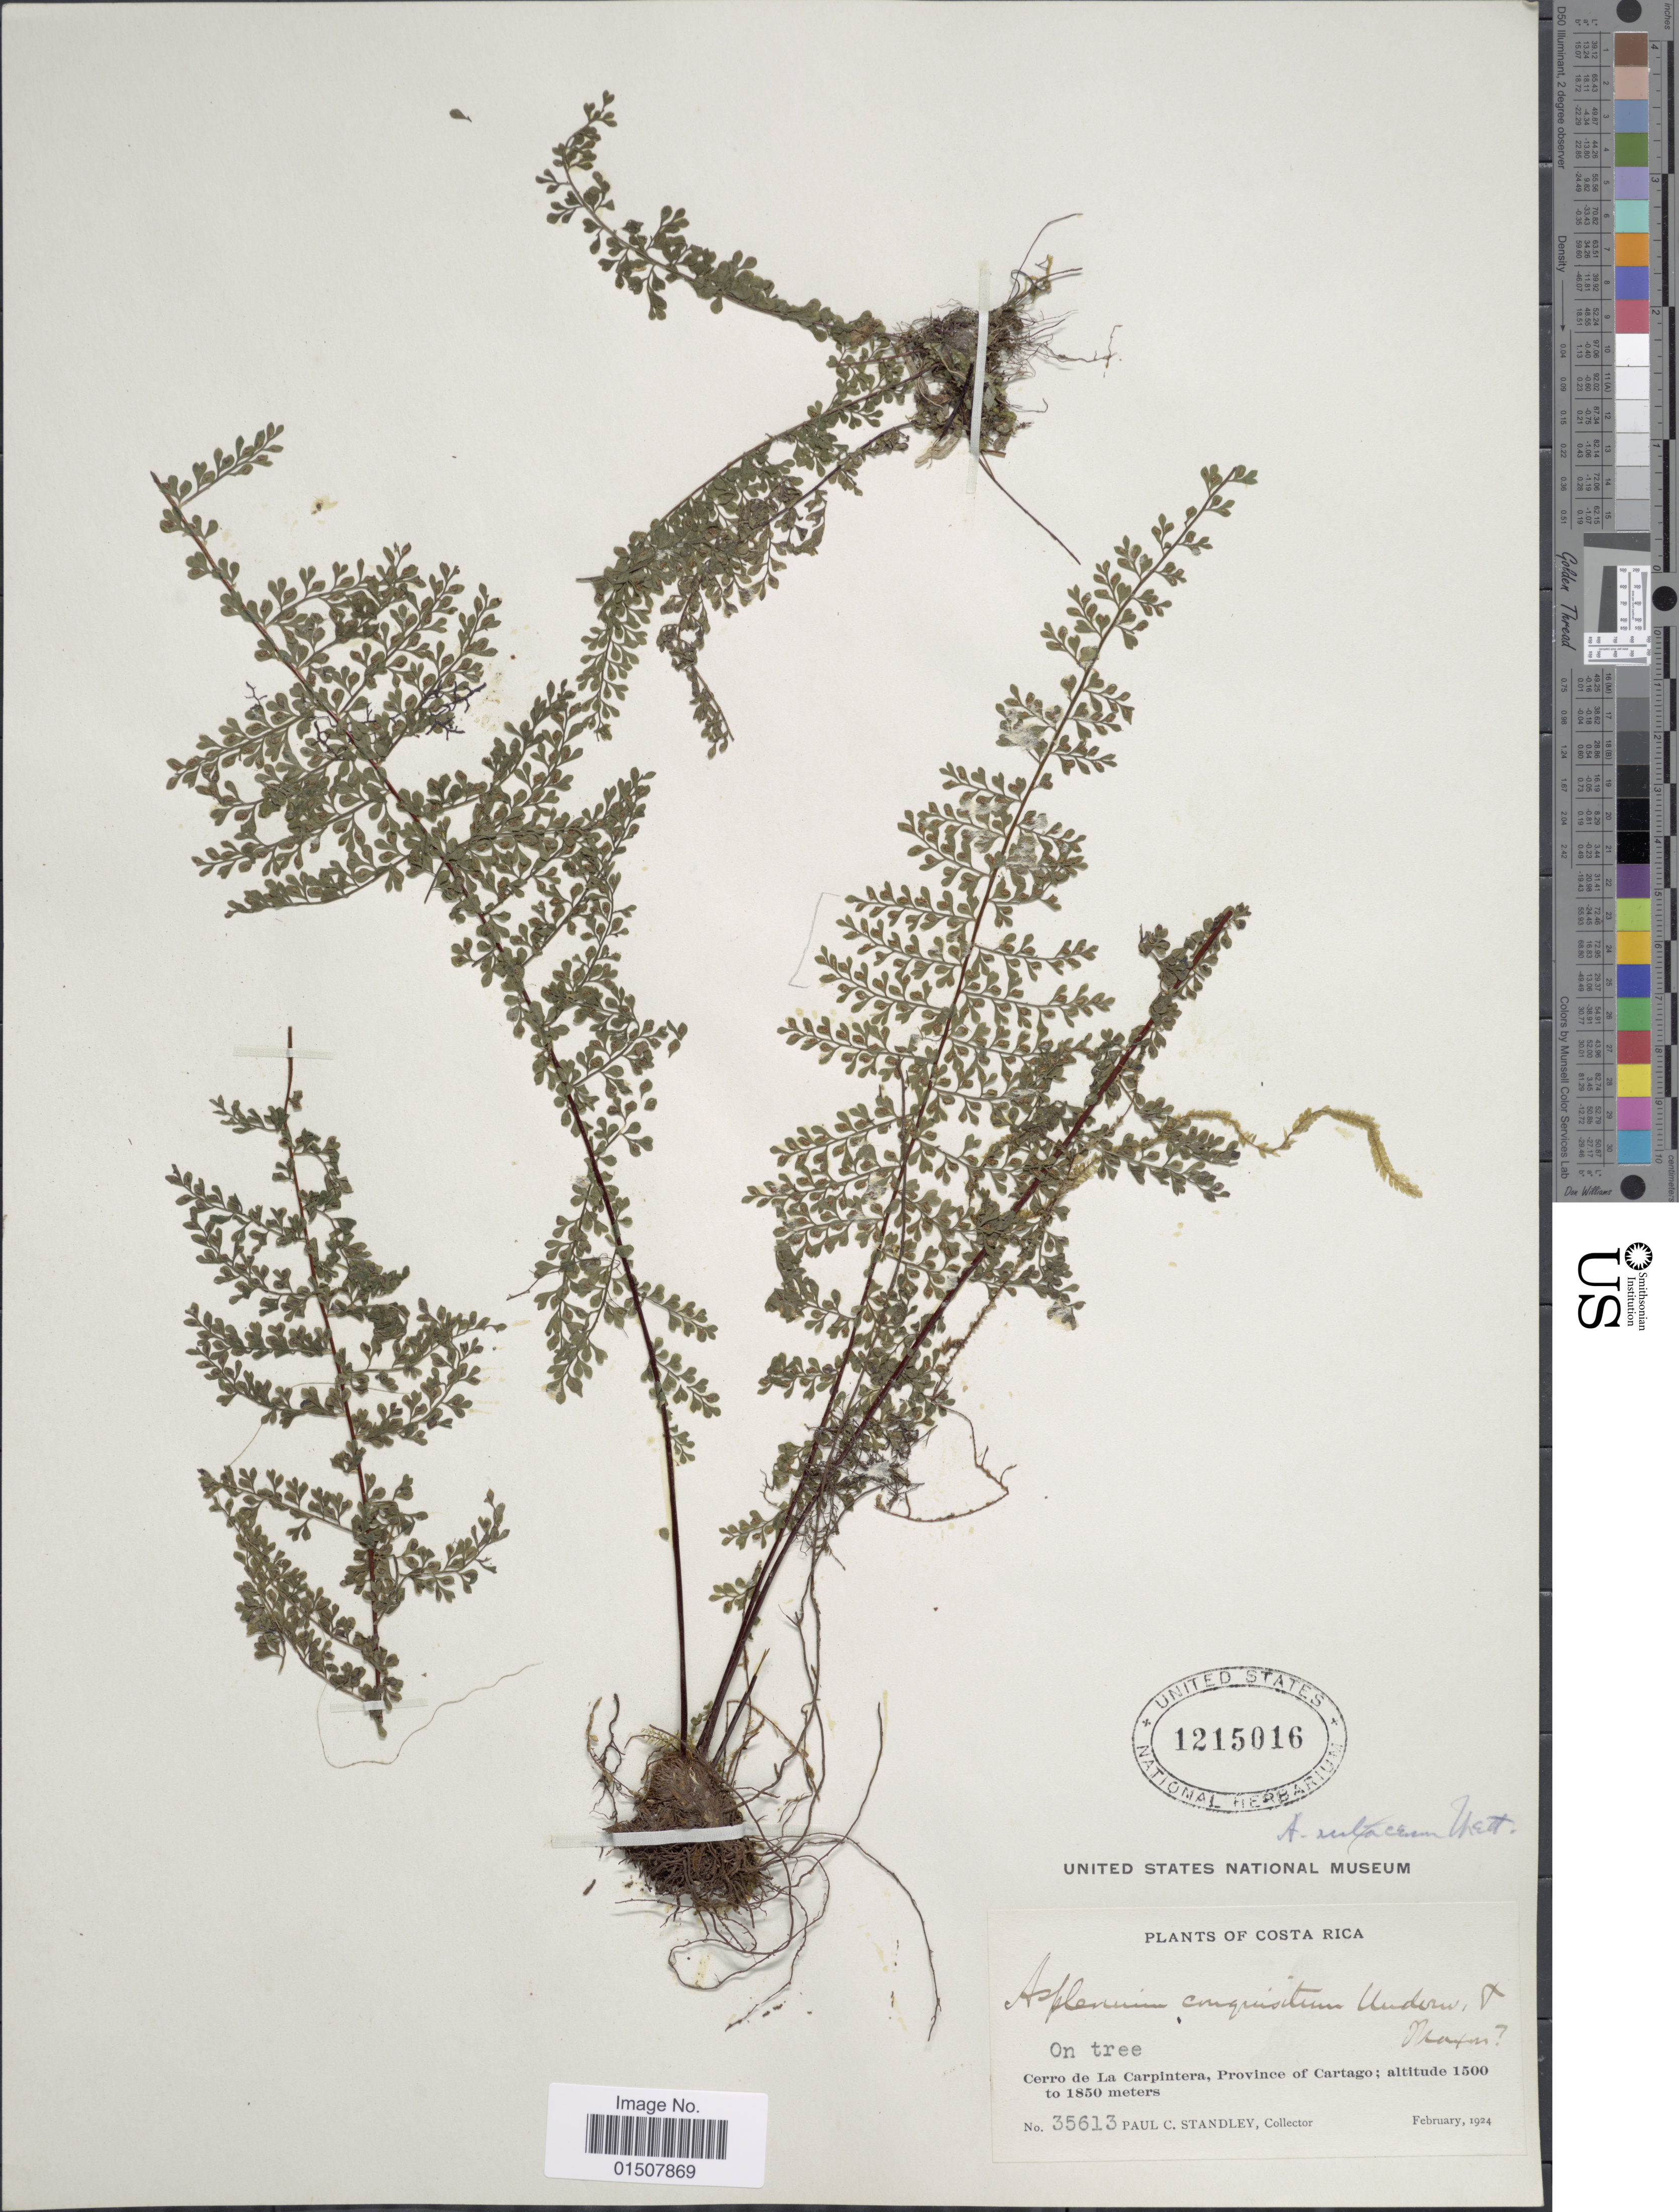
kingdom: Plantae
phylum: Tracheophyta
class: Polypodiopsida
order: Polypodiales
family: Aspleniaceae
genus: Asplenium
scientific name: Asplenium rutaceum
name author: (Willd.) Mett.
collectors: P. C. Standley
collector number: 35613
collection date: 1924-02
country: Costa Rica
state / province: Cartago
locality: Cerro de La Carpintera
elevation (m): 1500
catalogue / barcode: US 1215016